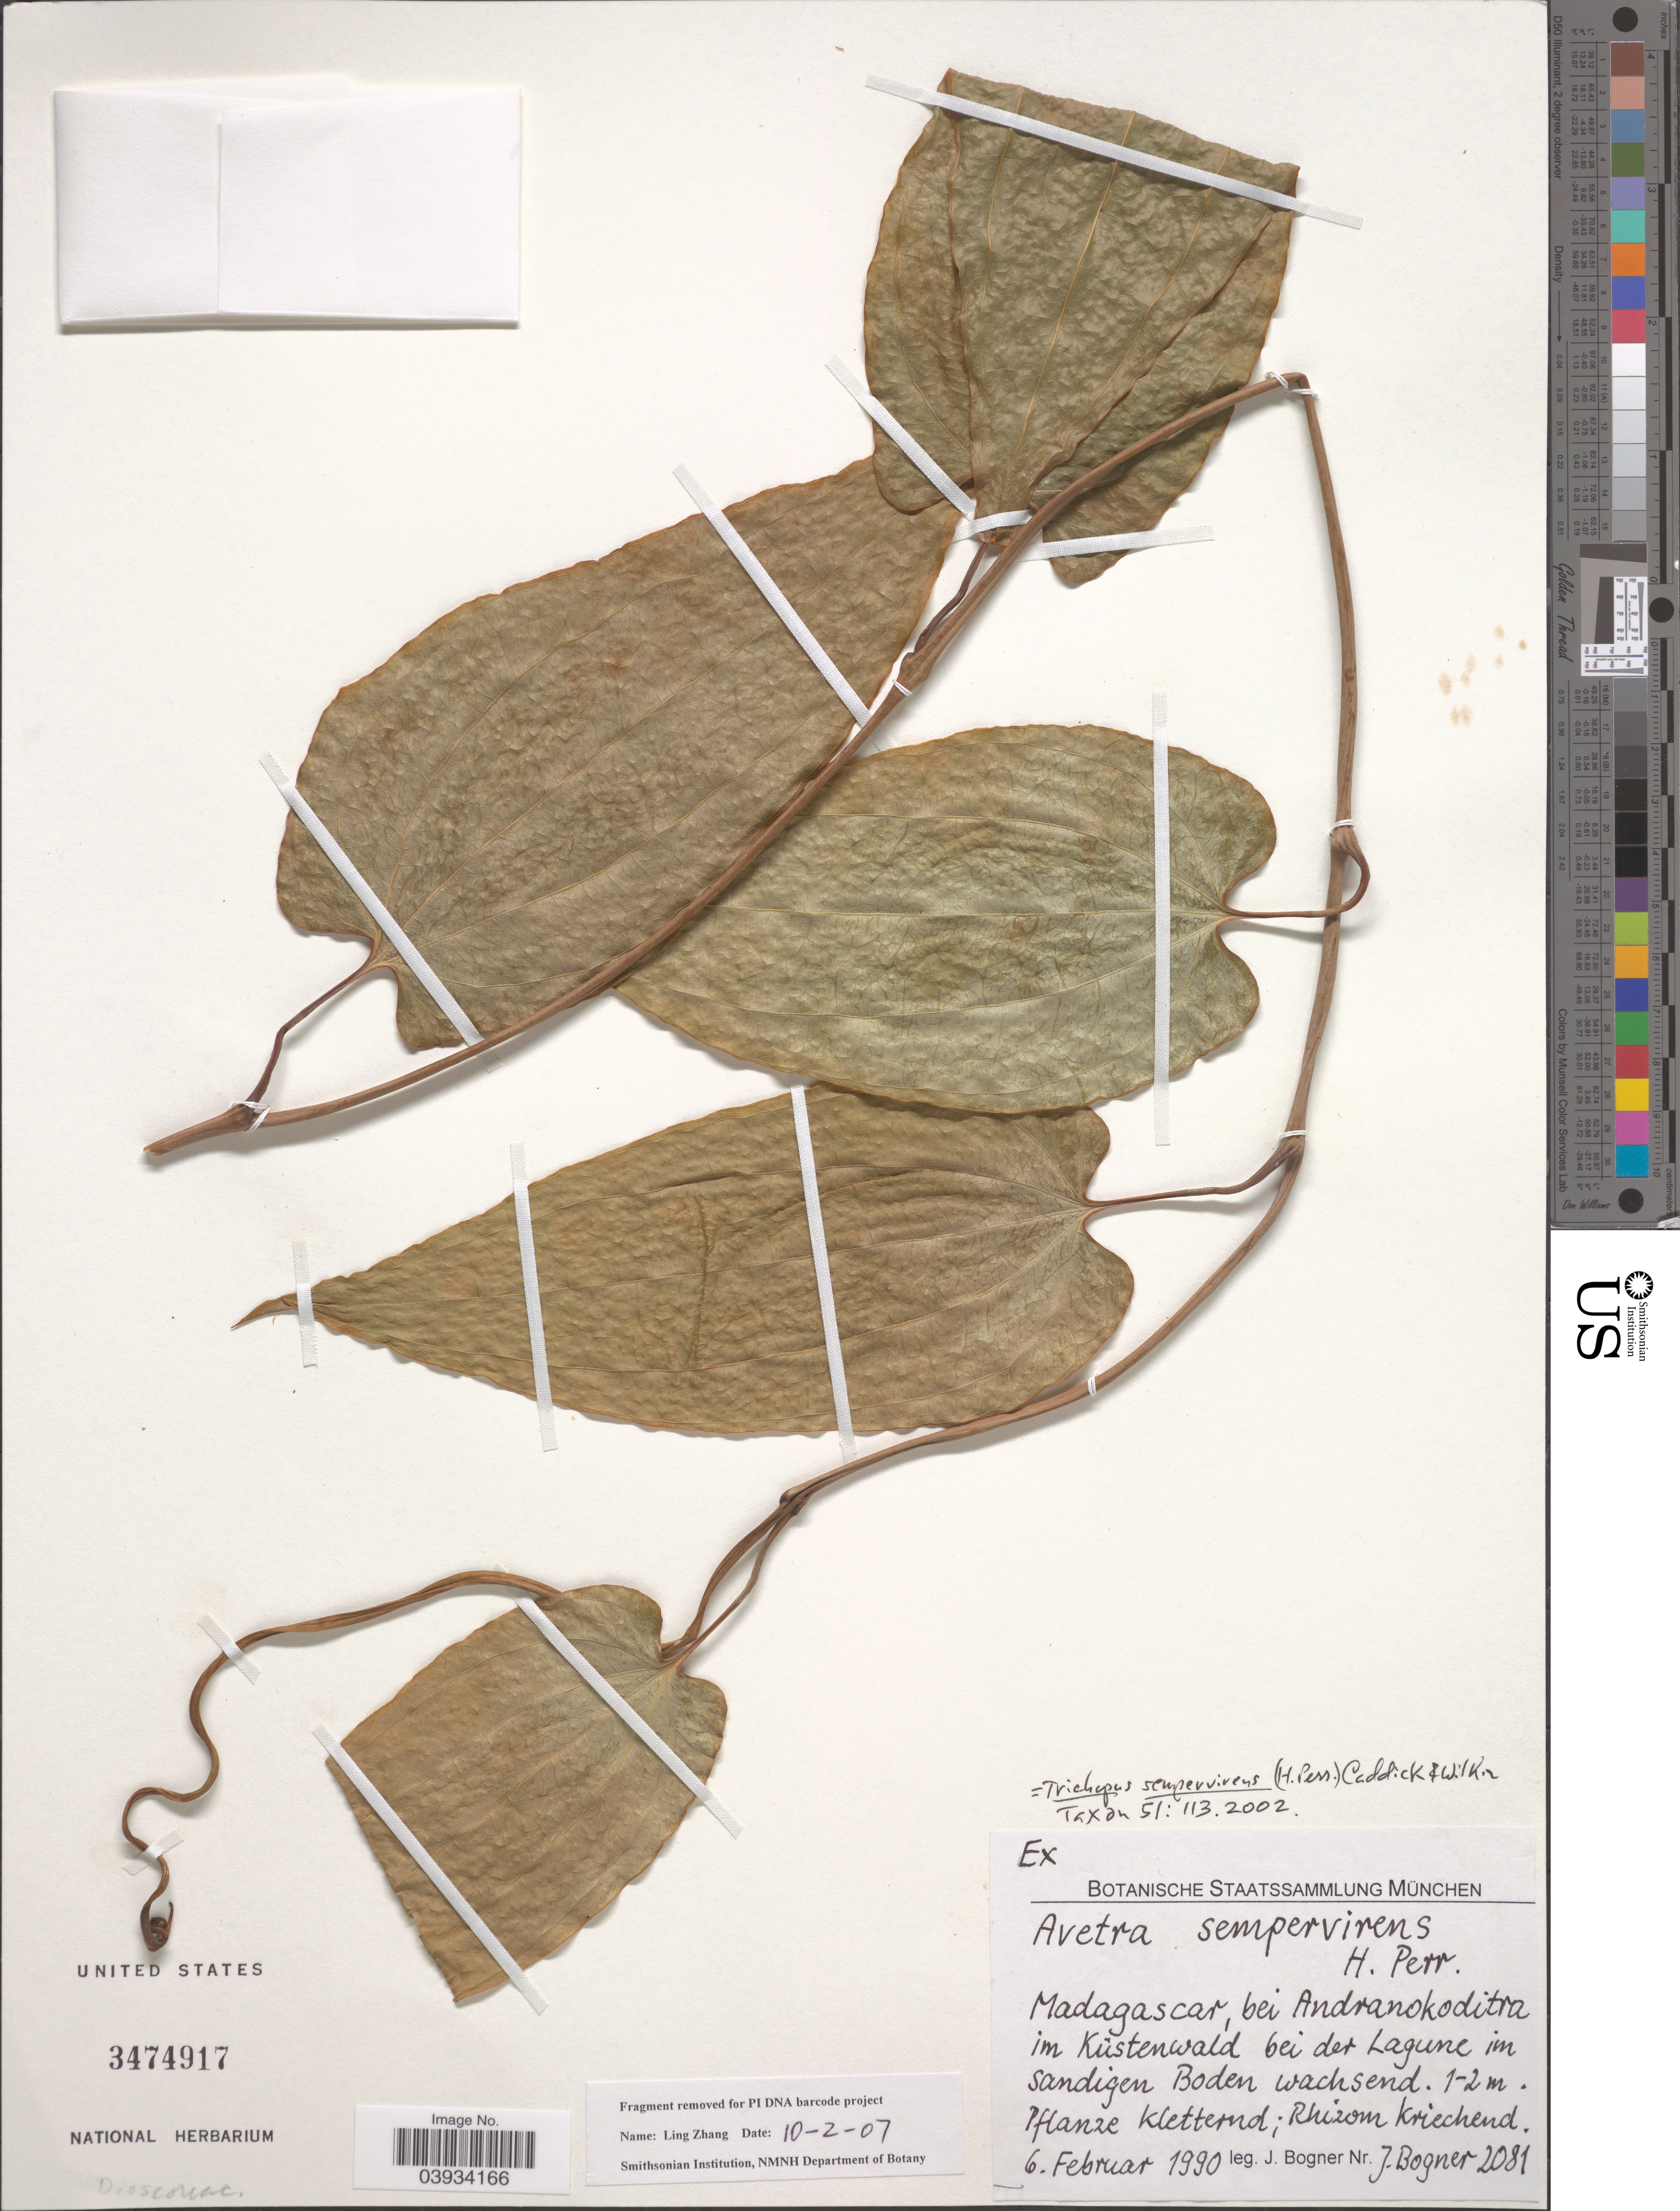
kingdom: Plantae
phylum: Tracheophyta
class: Liliopsida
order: Dioscoreales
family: Dioscoreaceae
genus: Trichopus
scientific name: Trichopus sempervirens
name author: (H. Perrier) Caddick & Wilkin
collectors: J. Bogner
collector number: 2081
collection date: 1990-02-06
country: Madagascar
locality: Bei Andranokoditra im Küstenwald bei der Lagune im Sandigen Boden wachsend.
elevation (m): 1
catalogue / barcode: US 3474917